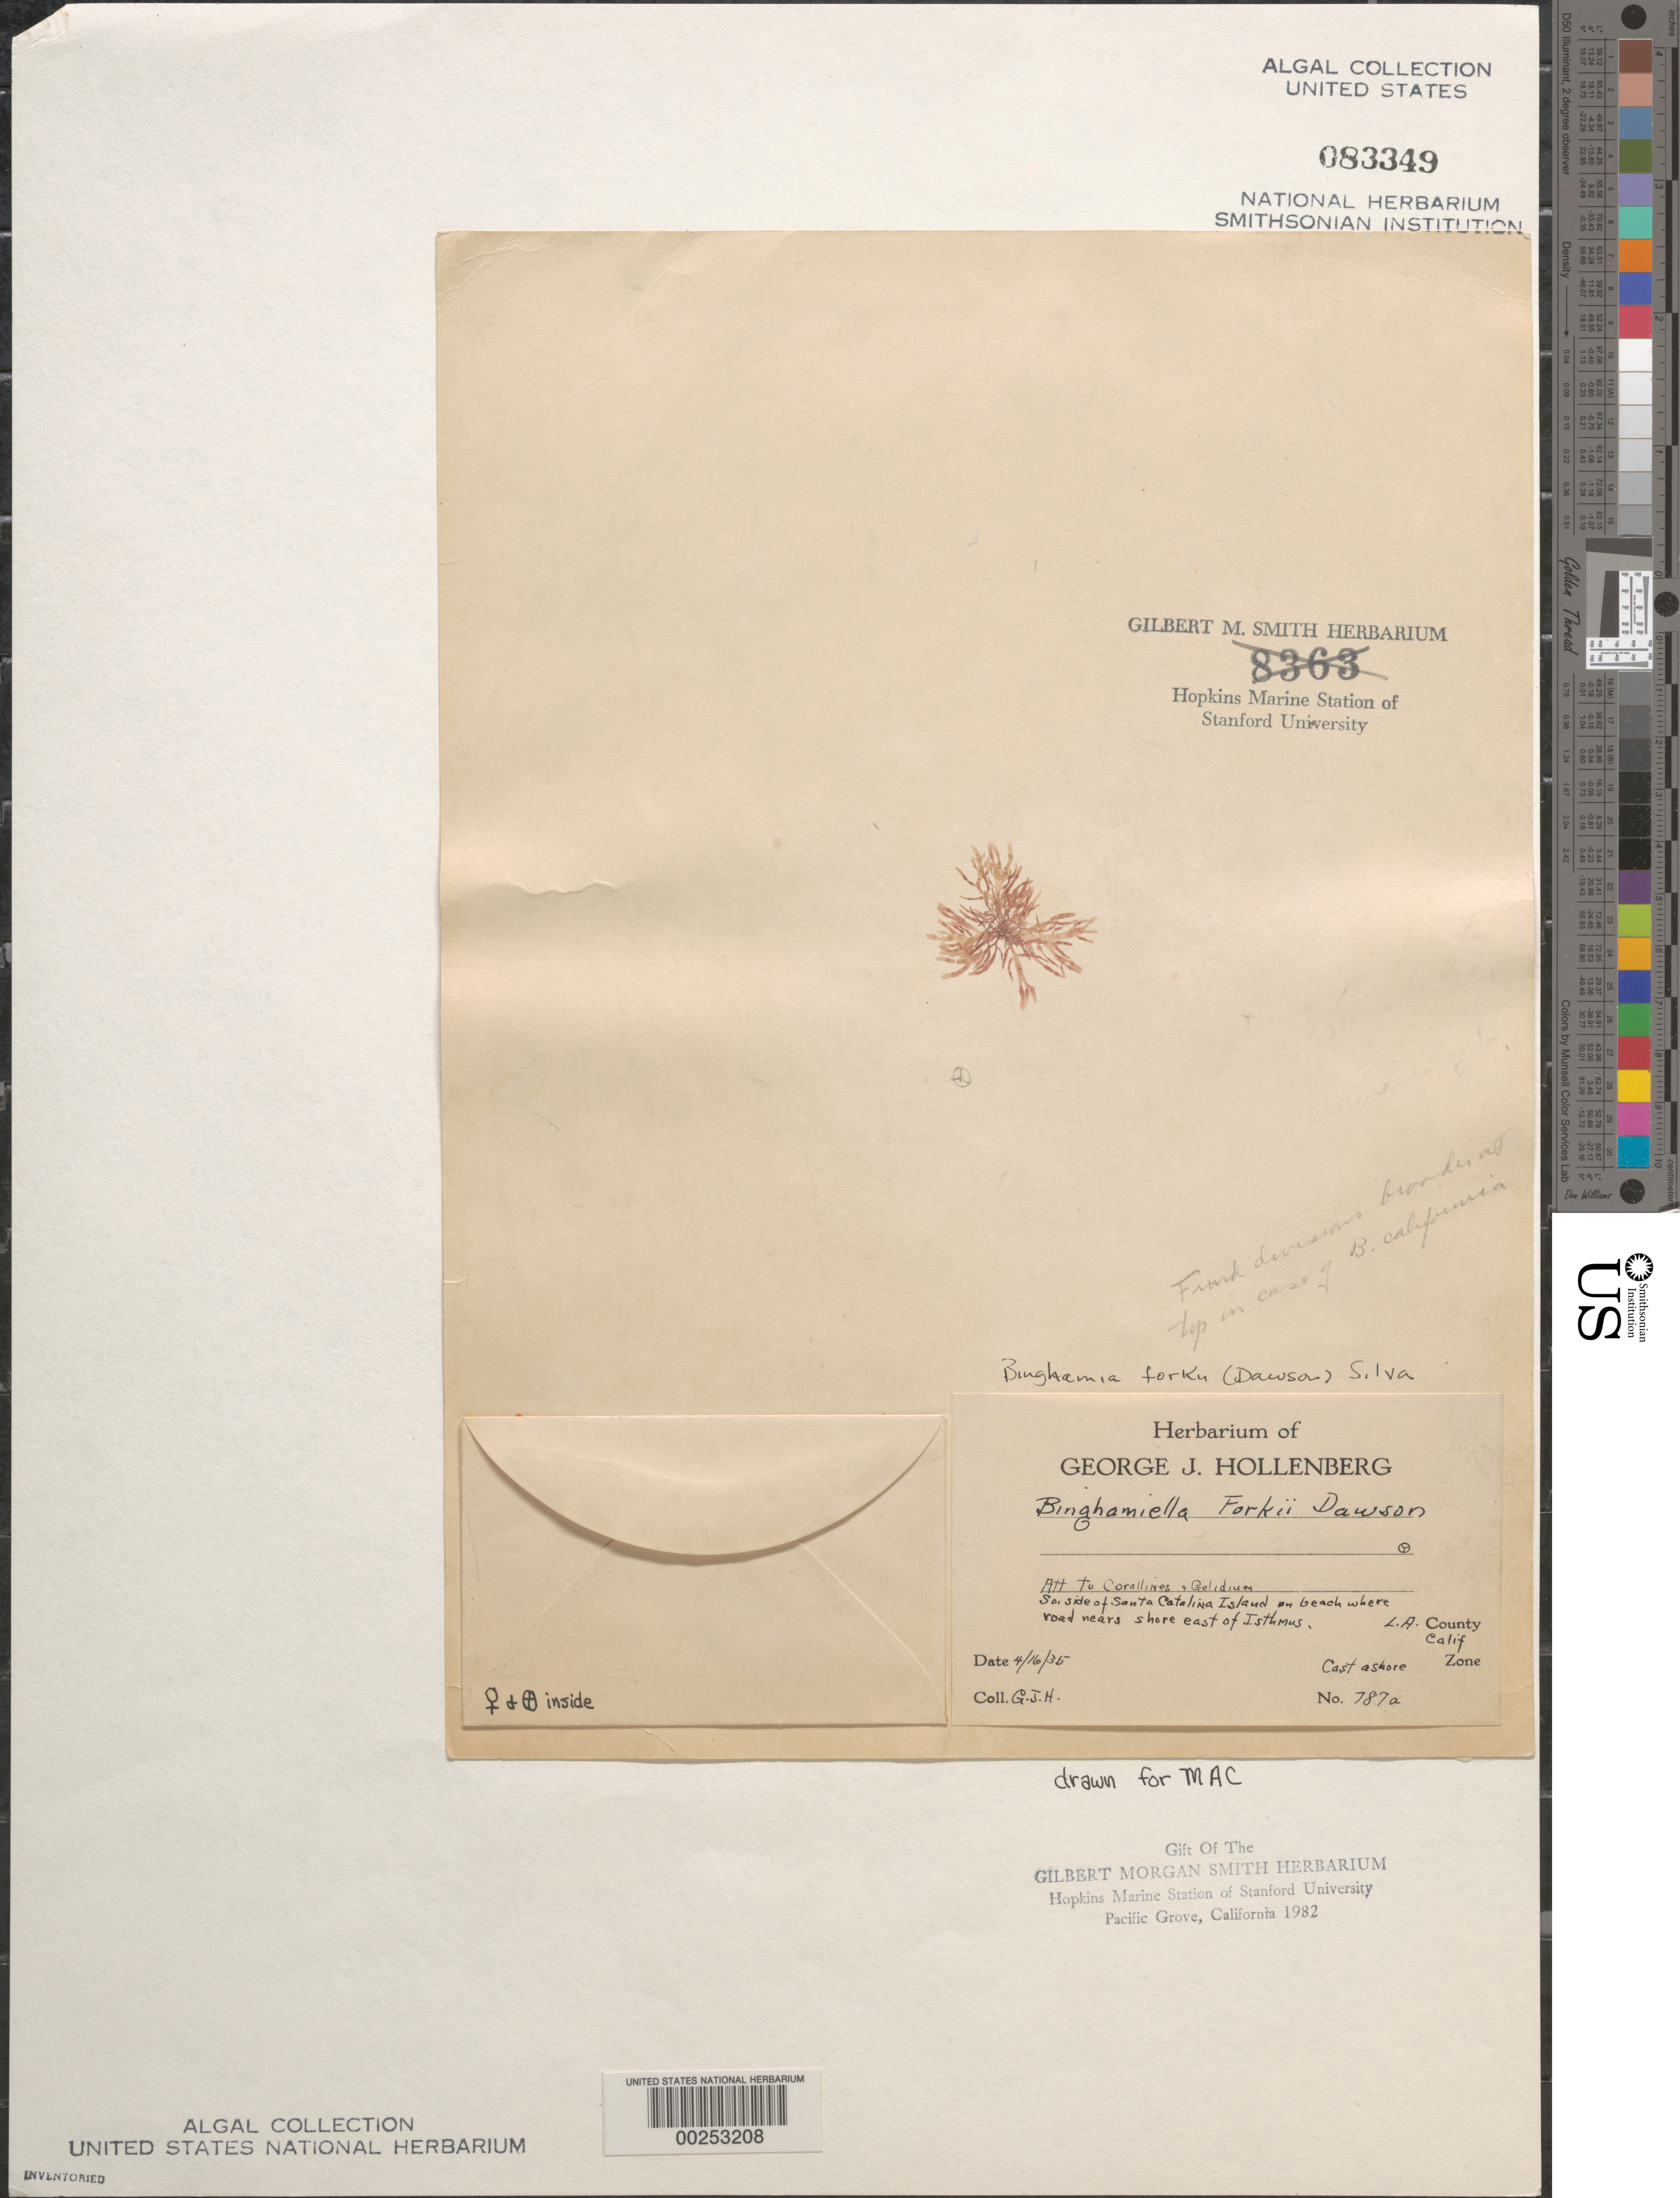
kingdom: Plantae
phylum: Rhodophyta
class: Florideophyceae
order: Rhodymeniales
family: Lomentariaceae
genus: Binghamia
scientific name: Binghamia forkii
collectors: G. Hollenberg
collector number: GJH 787a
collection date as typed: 16 Apr 1935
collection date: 1935-04-16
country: United States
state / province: California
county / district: Los Angeles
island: Santa Catalina Island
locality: East of Isthmus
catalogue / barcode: US 83349